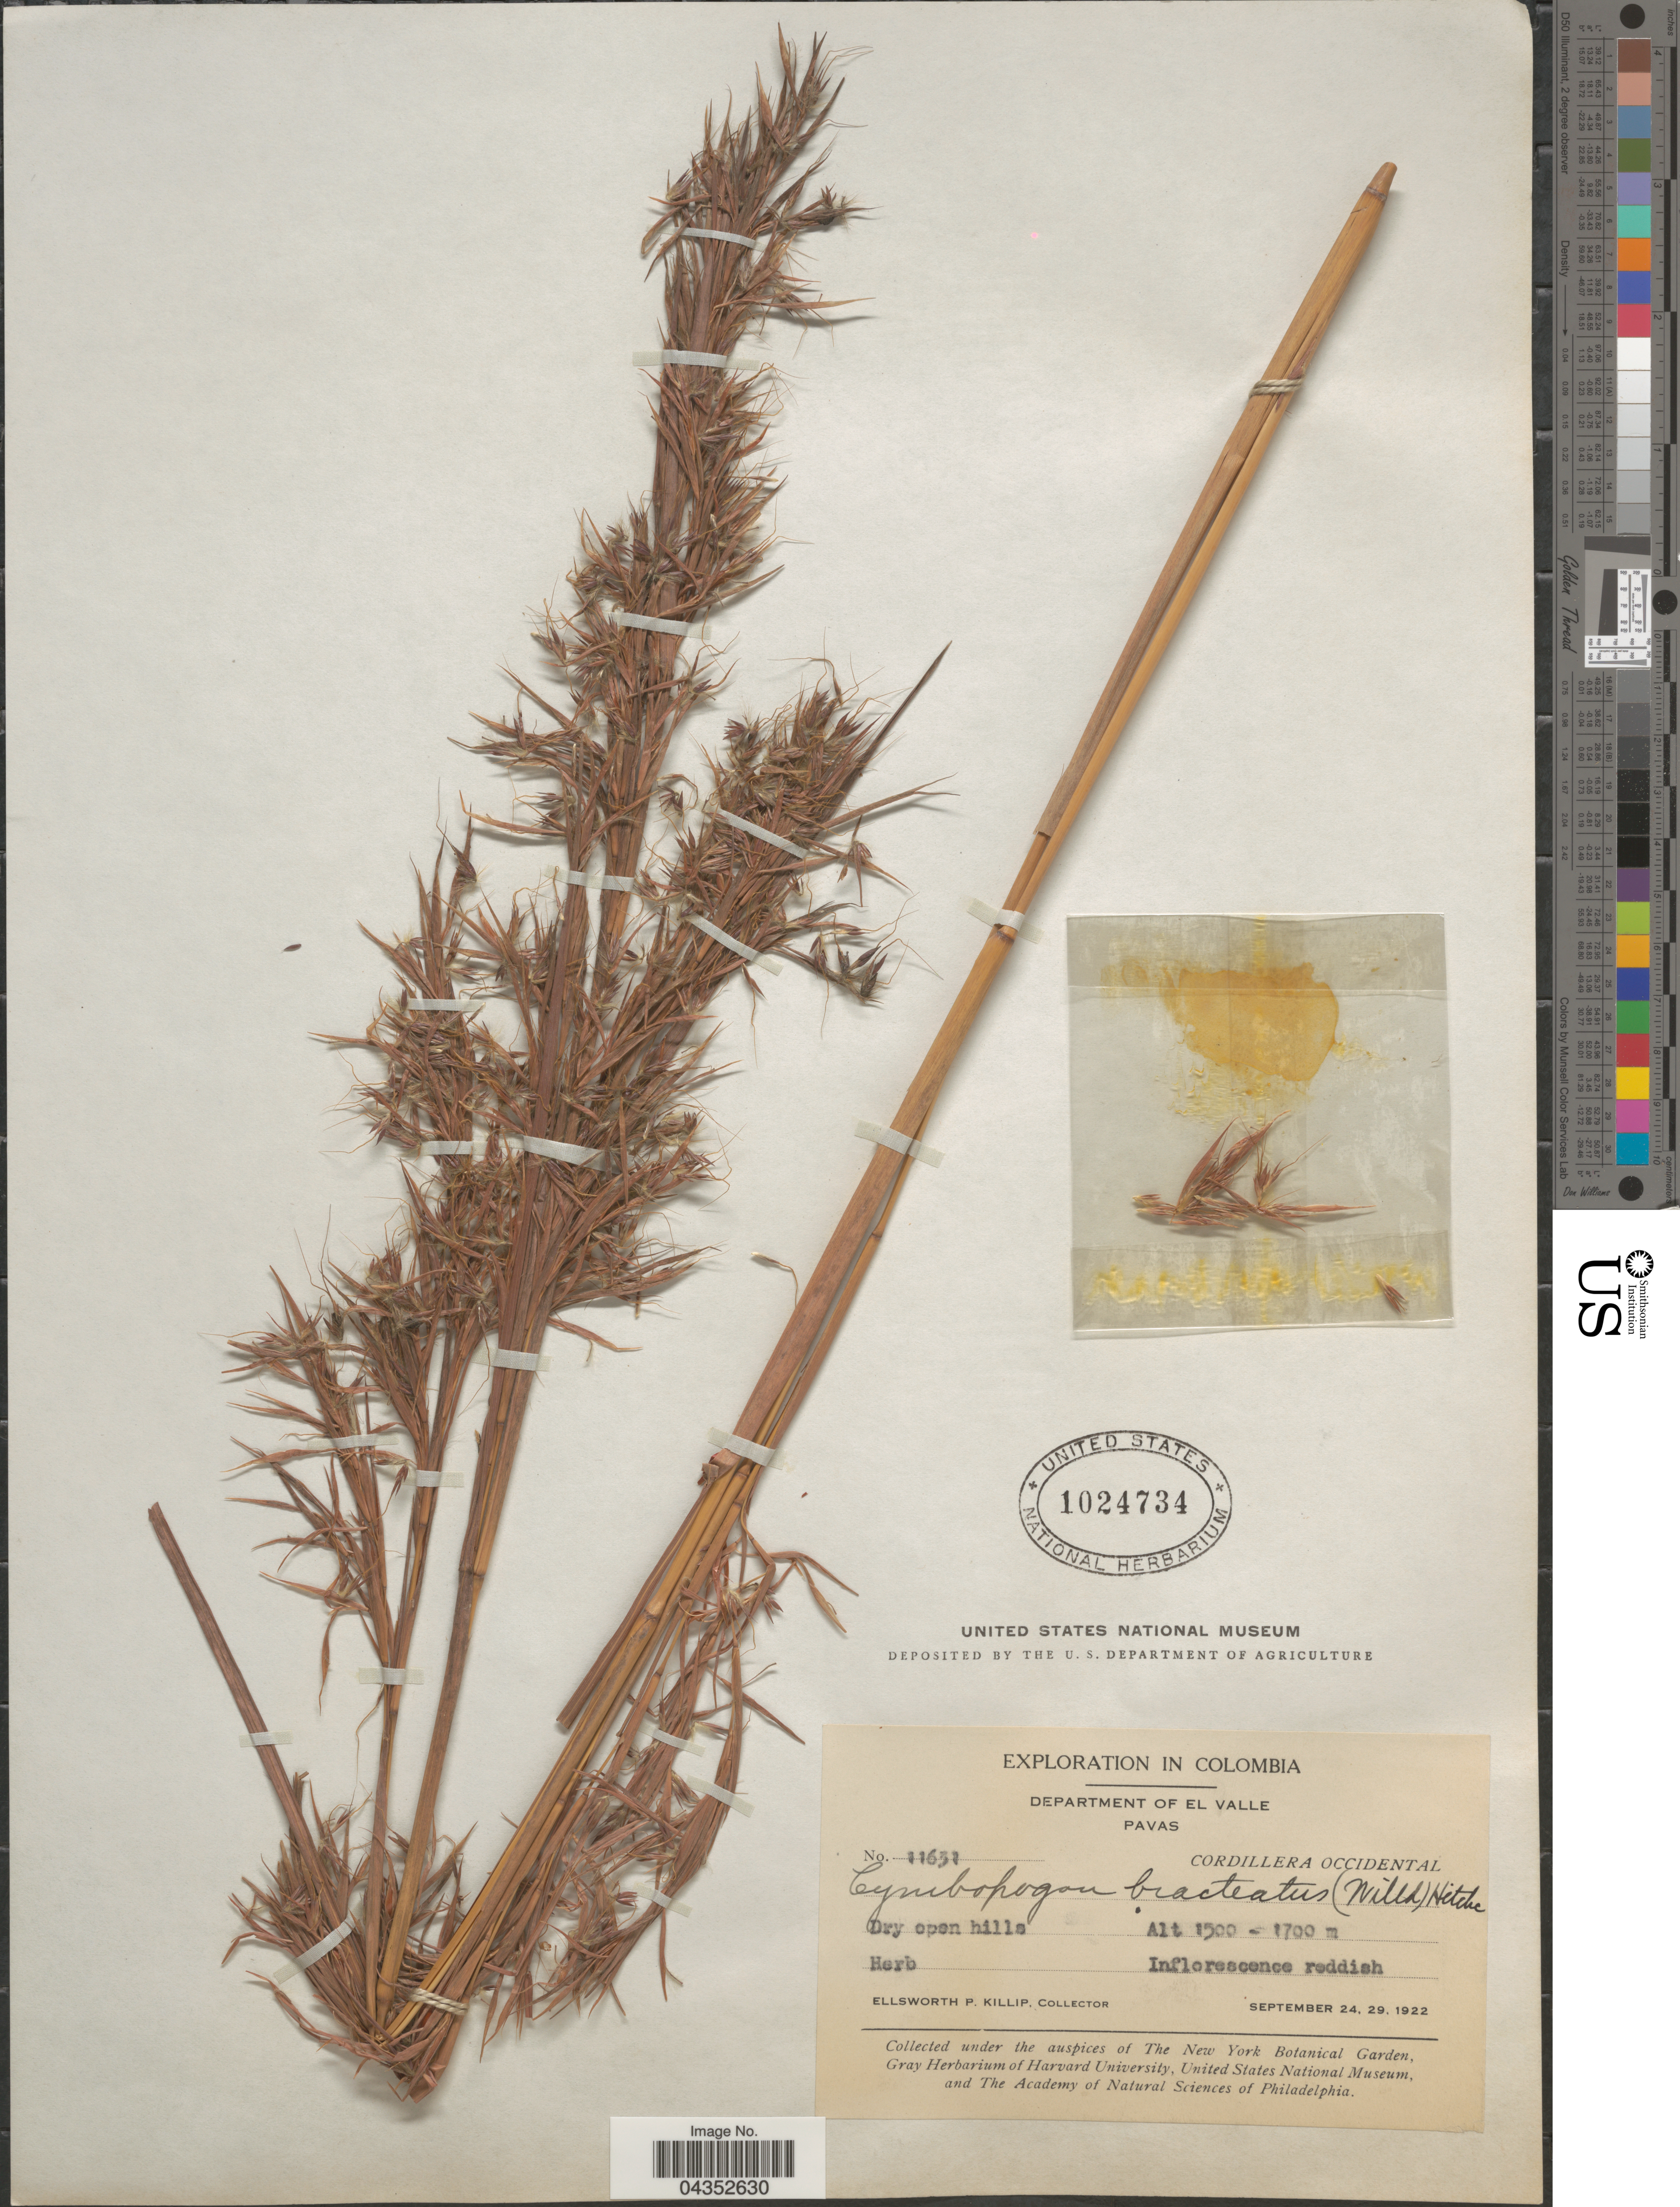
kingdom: Plantae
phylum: Tracheophyta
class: Liliopsida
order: Poales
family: Poaceae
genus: Hyparrhenia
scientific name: Hyparrhenia bracteata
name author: (Humb. & Bonpl.) Stapf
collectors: E. P. Killip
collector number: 11631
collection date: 1922-09-24/1922-09-29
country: Colombia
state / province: Valle del Cauca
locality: Exploration in Colombia. Department of El Valle. Pavas. Cordillera Occidental.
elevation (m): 1500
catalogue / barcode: US 1024734